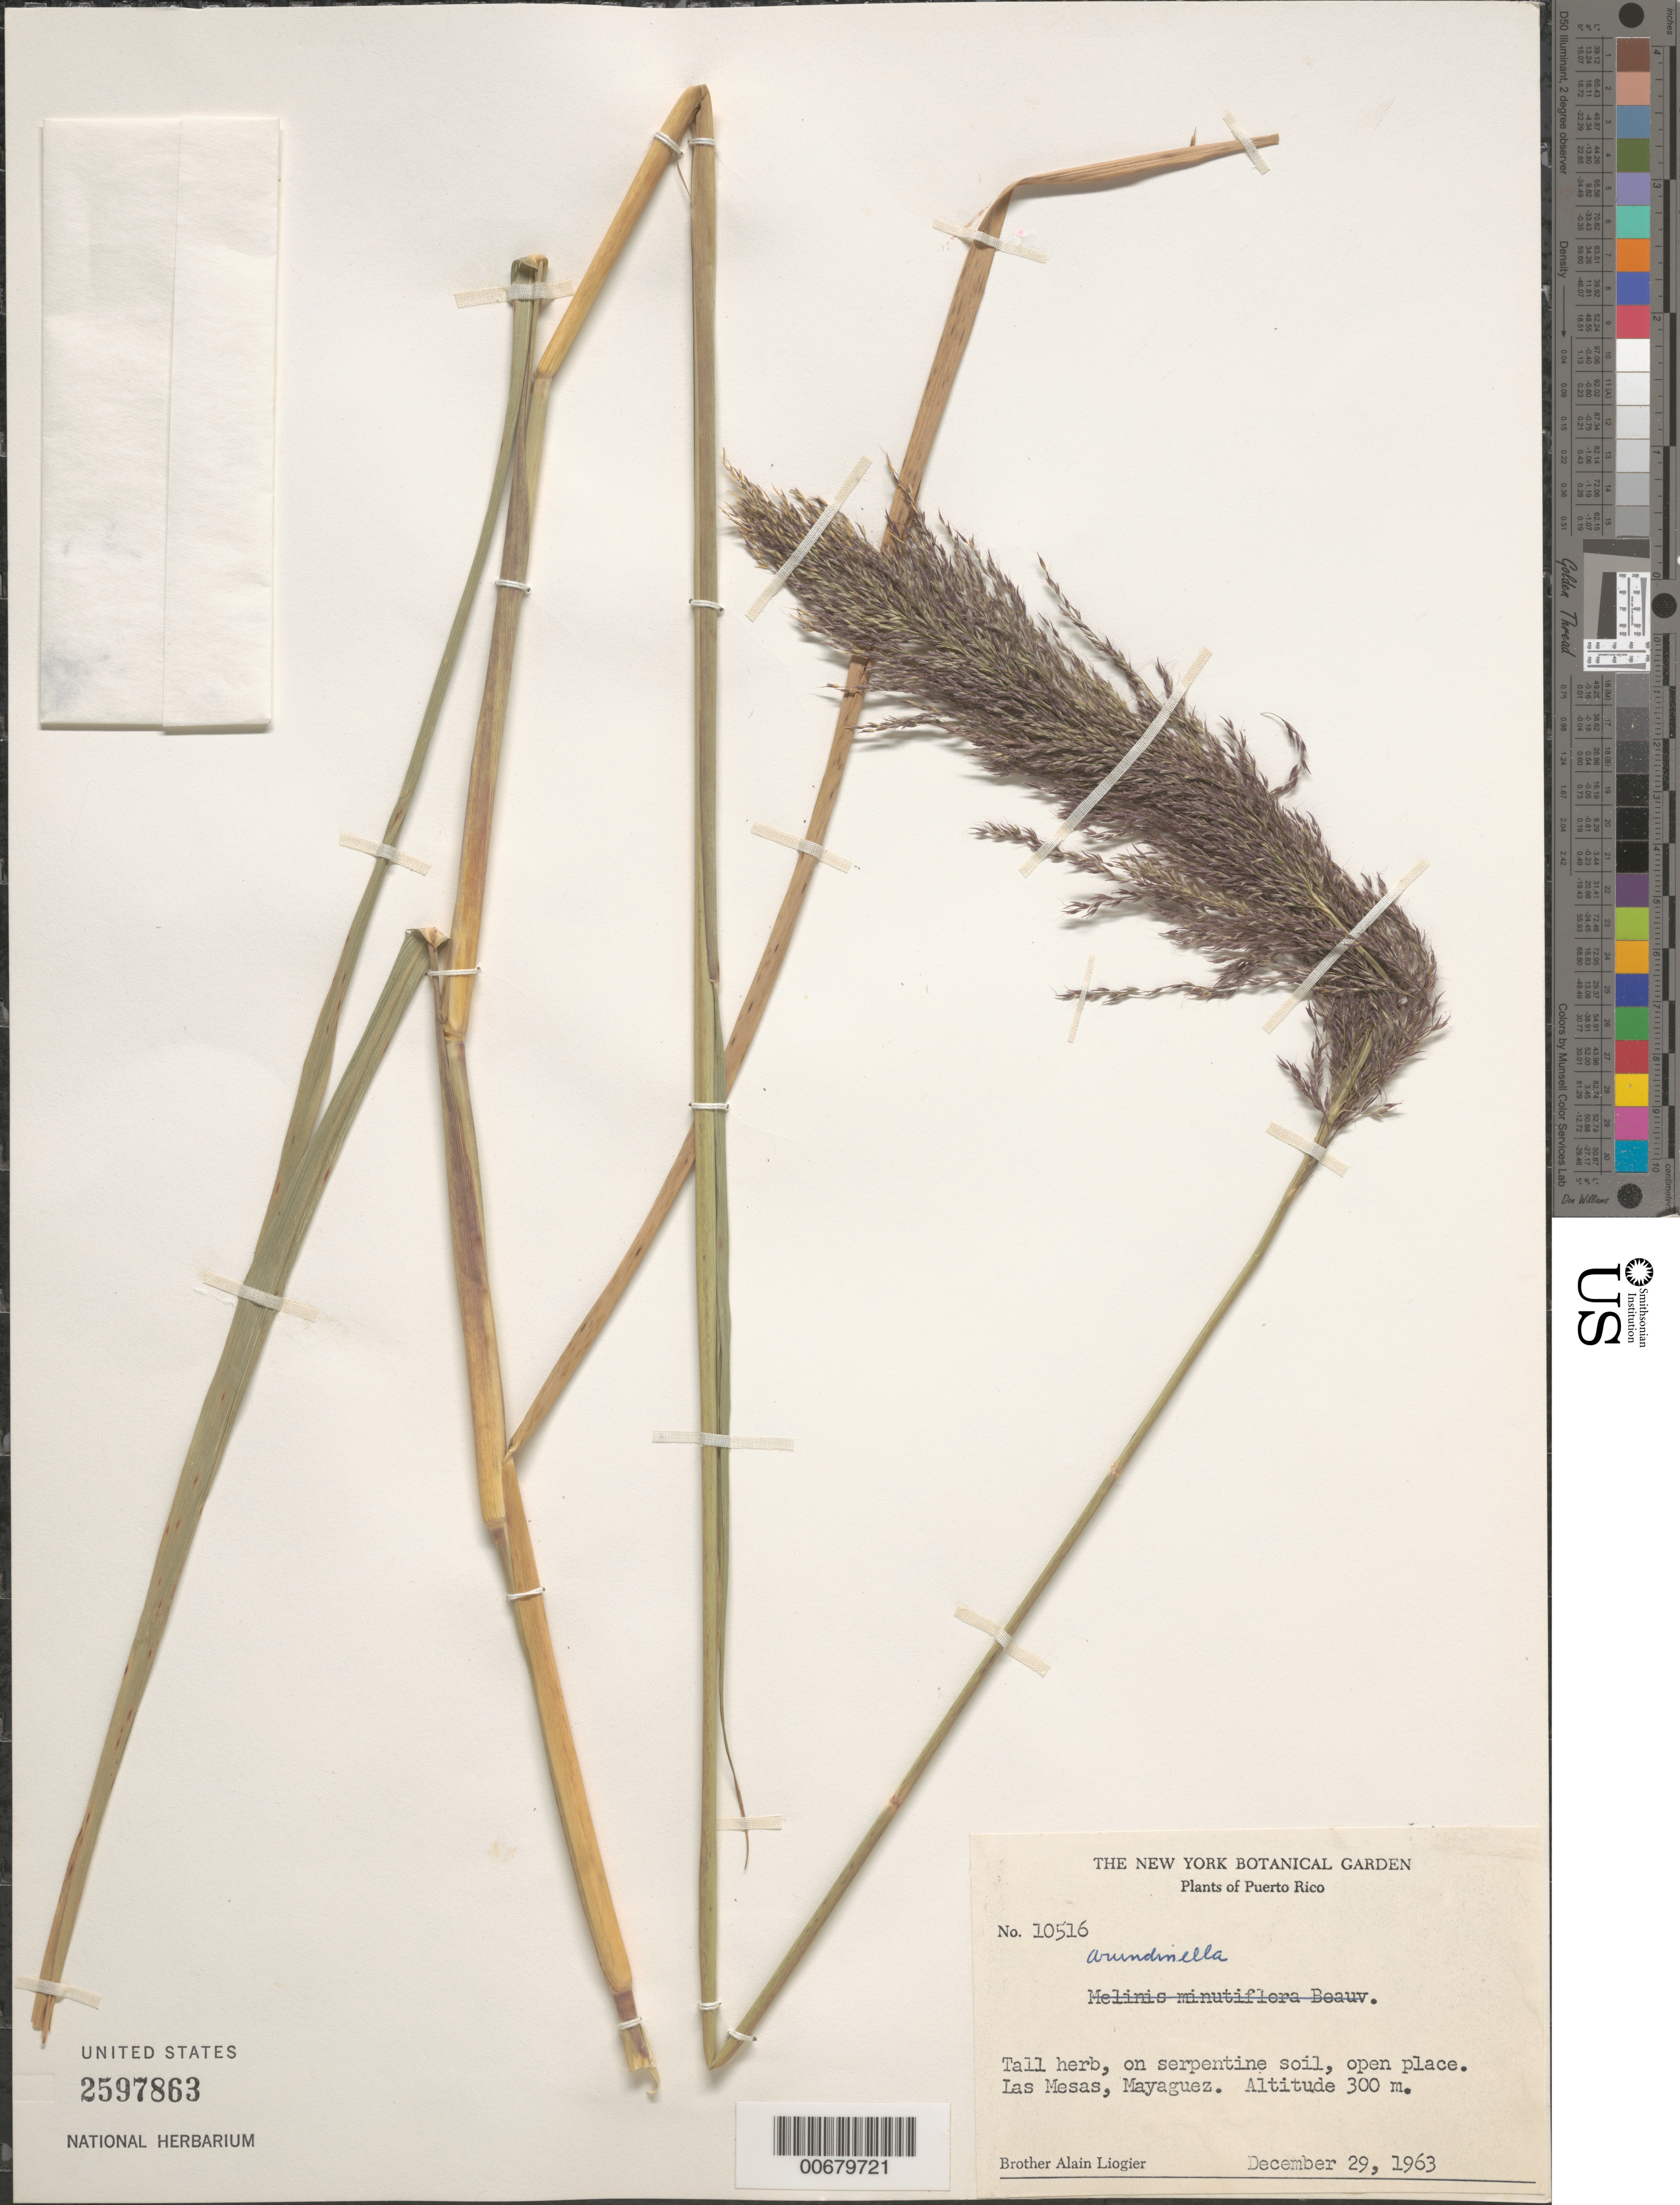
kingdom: Plantae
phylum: Tracheophyta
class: Liliopsida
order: Poales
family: Poaceae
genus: Arundinella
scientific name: Arundinella hispida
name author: (Humb. & Bonpl. ex Willd.) Kuntze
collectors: A. H. Liogier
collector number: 10516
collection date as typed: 29 Dec 1963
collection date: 1963-12-29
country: Puerto Rico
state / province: Mayagüez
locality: Las Mesas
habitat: Serpentine soil, open place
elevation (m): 300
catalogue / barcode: US 2597863